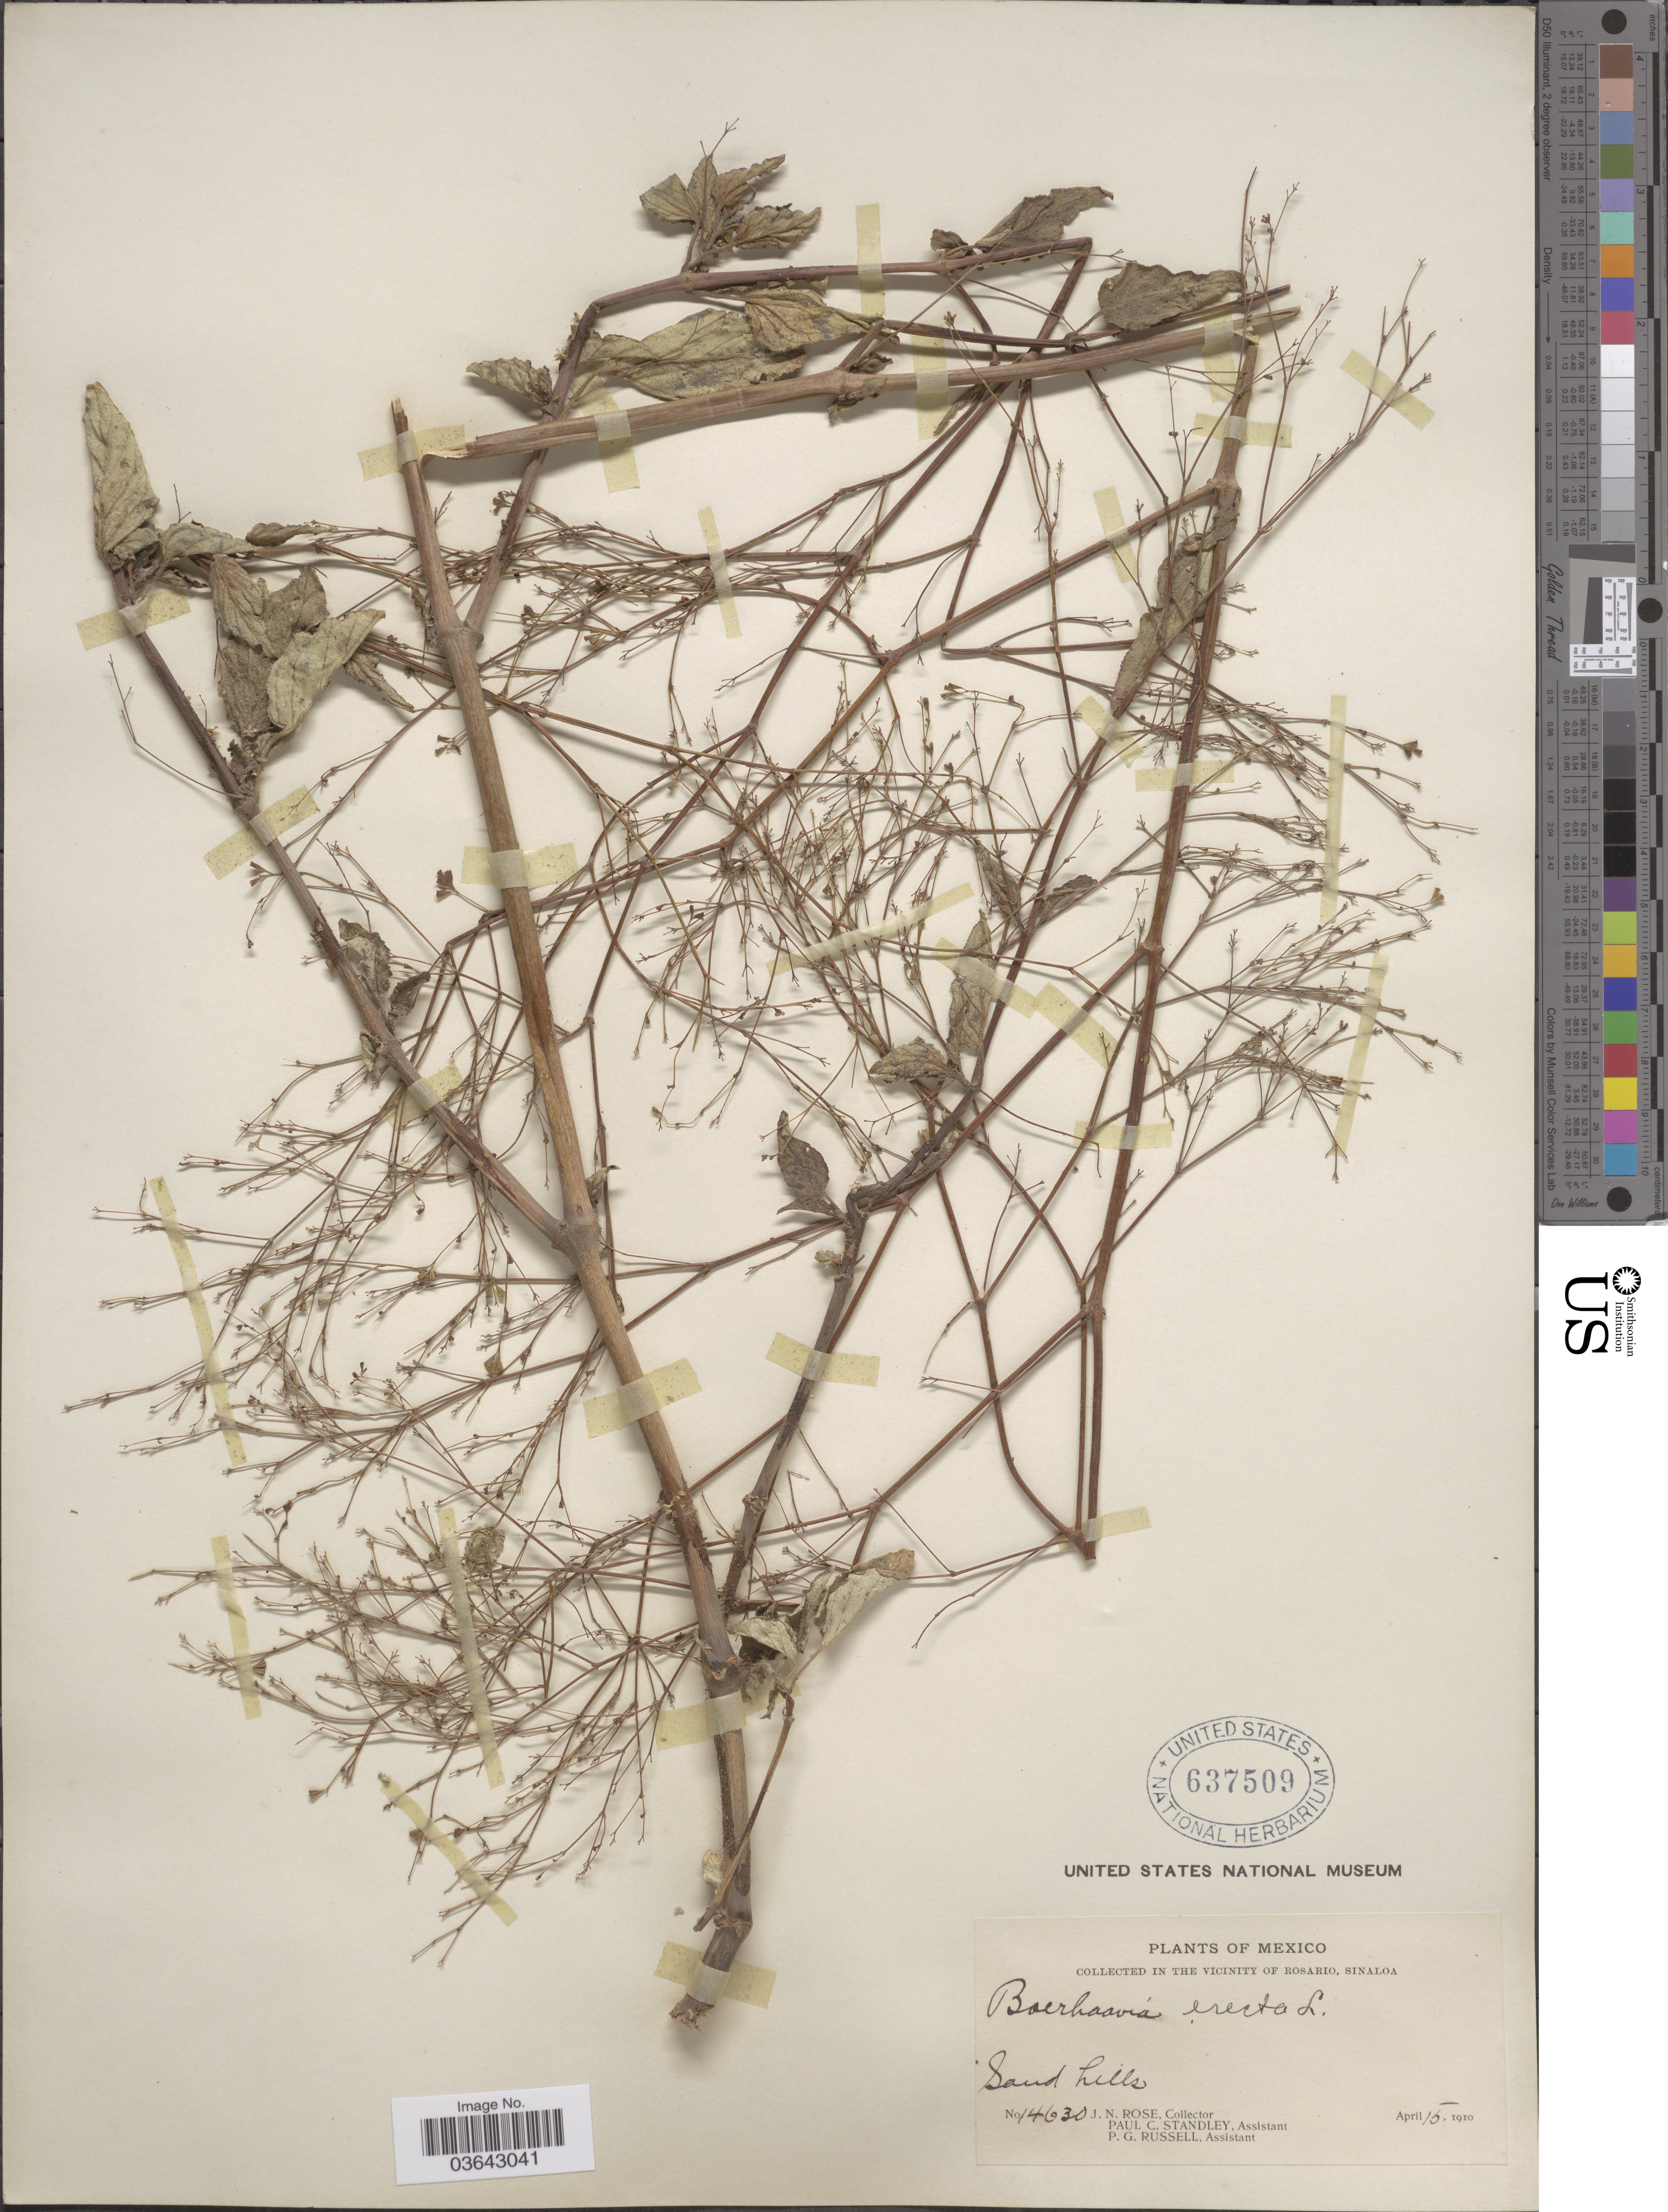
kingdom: Plantae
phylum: Tracheophyta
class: Magnoliopsida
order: Caryophyllales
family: Nyctaginaceae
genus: Boerhavia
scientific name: Boerhavia erecta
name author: L.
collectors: J. N. Rose, P. C. Standley & P. G. Russell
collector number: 14630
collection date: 1910-04-15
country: Mexico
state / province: Sinaloa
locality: In the vicinity of Rosario.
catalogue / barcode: US 637509